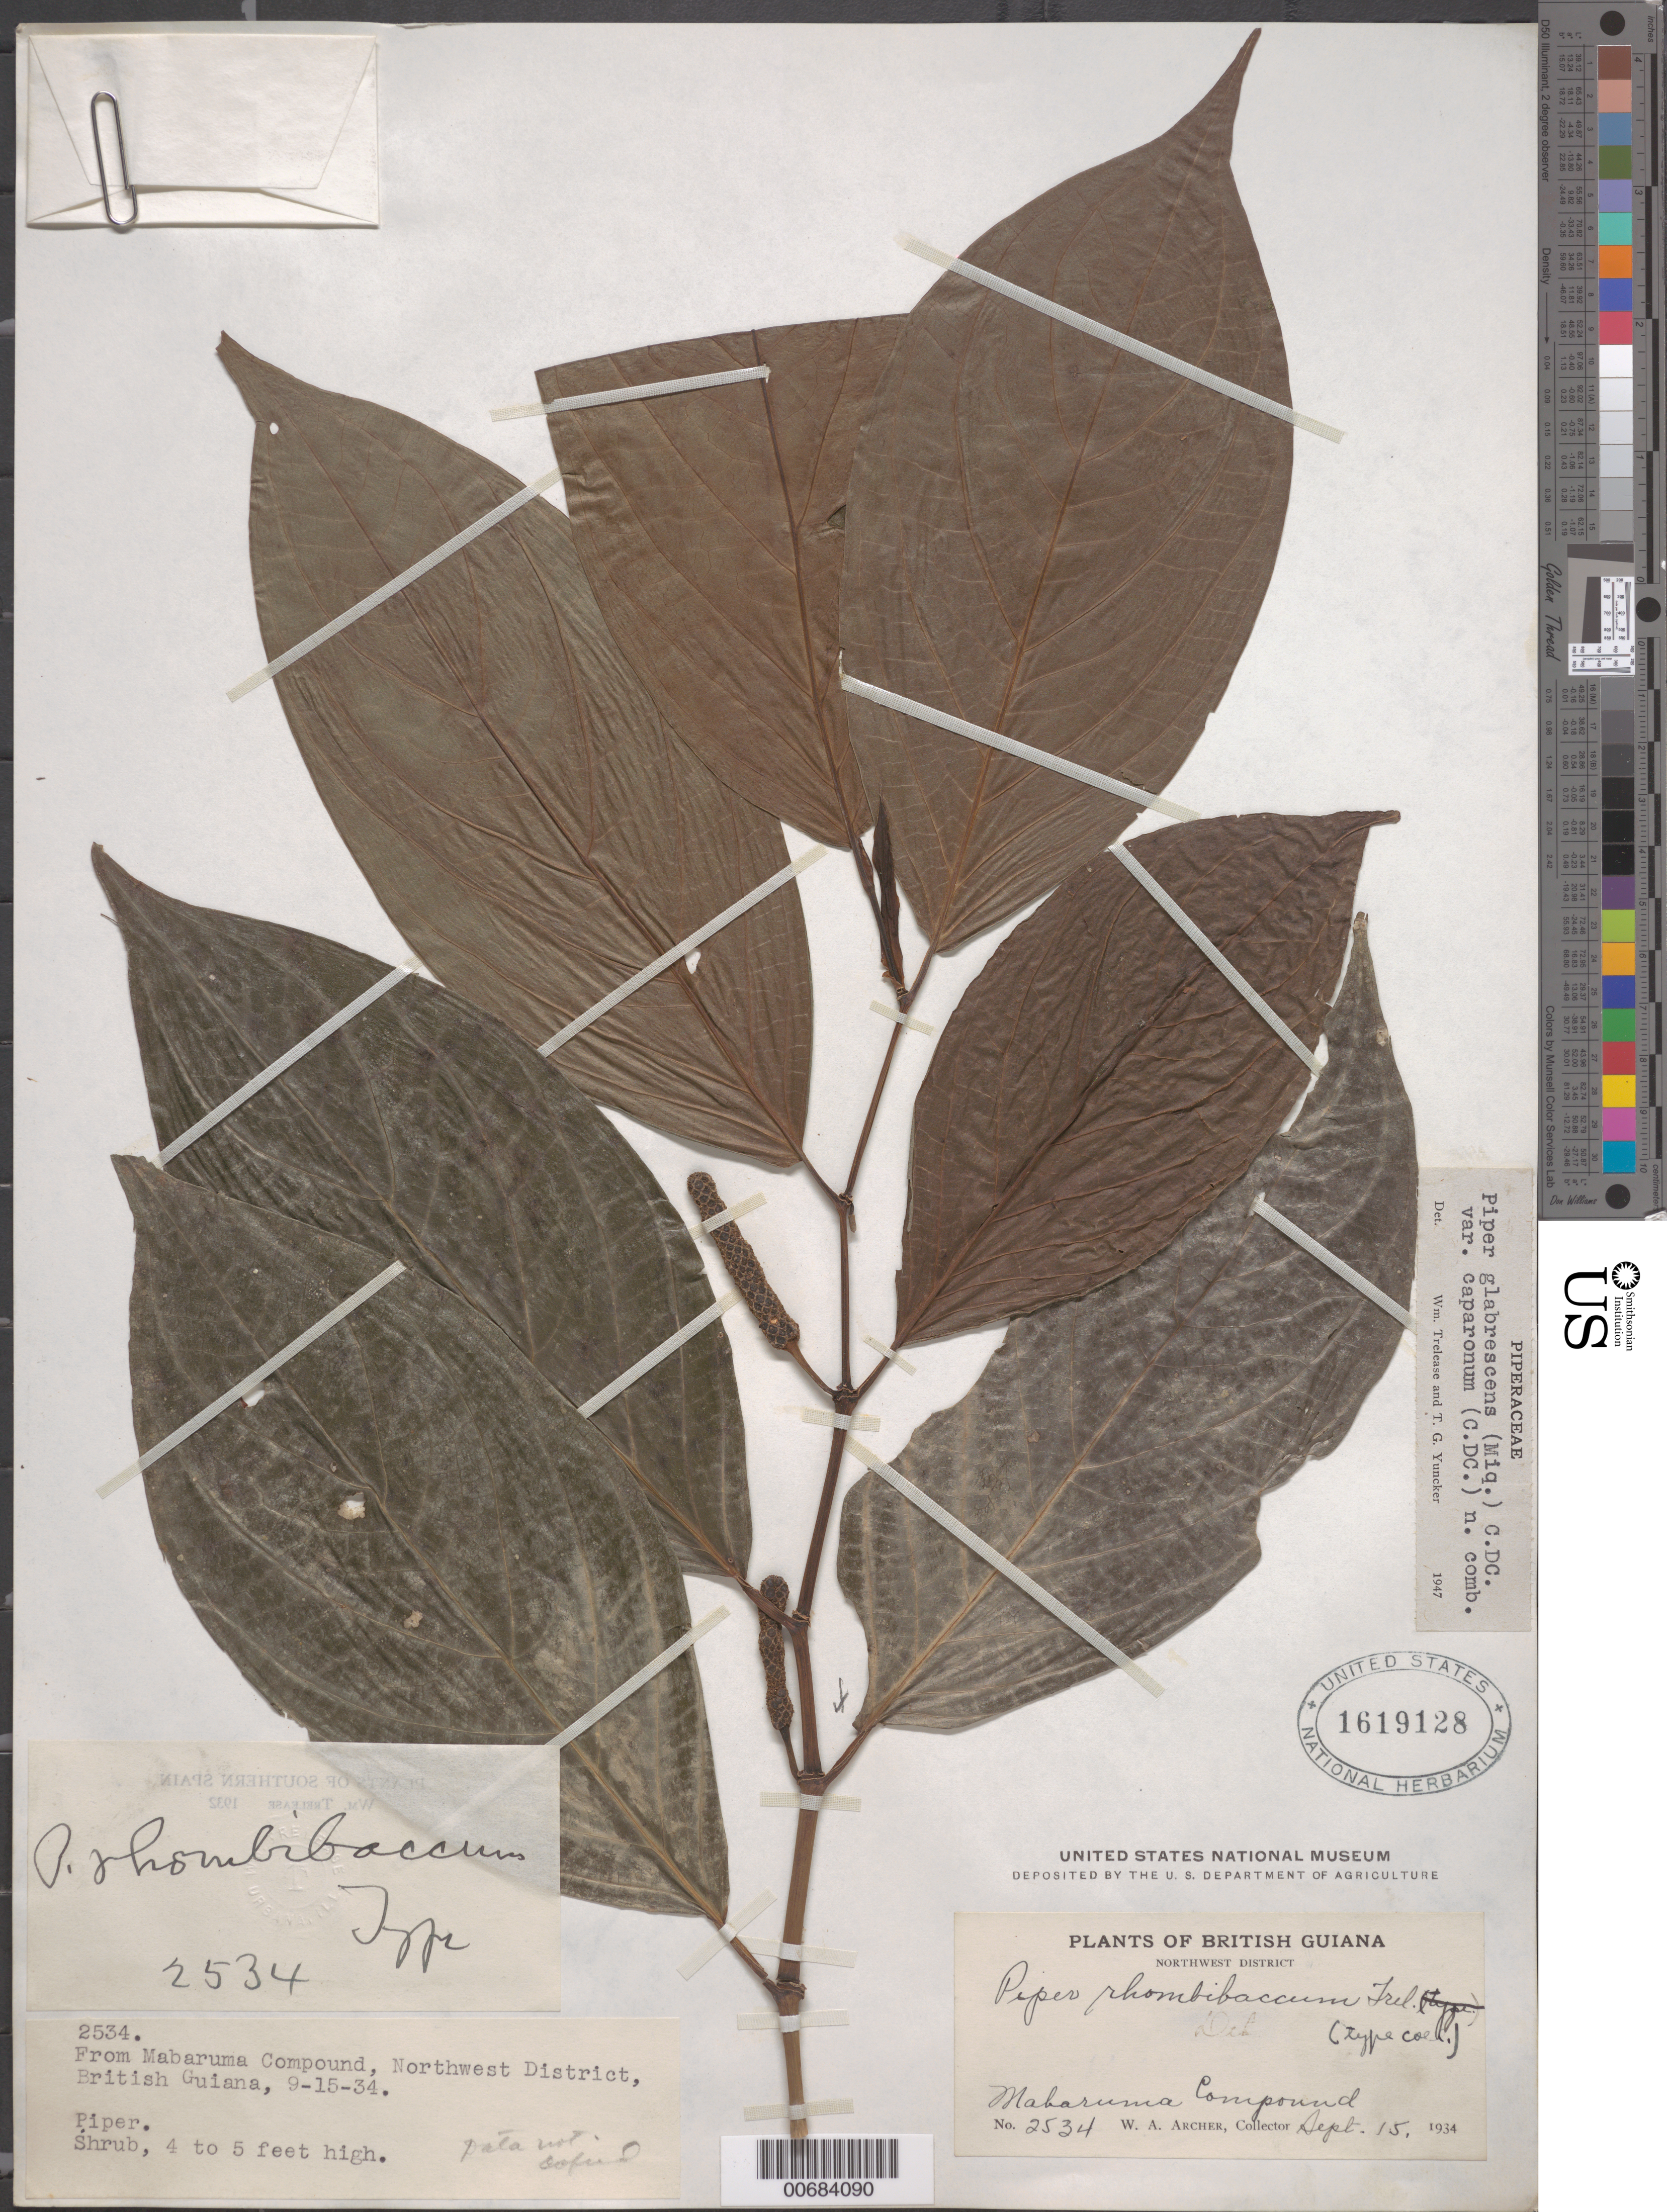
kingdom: Plantae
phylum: Tracheophyta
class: Magnoliopsida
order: Piperales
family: Piperaceae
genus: Piper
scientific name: Piper glabrescens var. caparonum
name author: (C. DC.) Yunck.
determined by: Yuncker, T. G.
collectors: W. A. Archer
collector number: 2534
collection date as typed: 15-Sep-34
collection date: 1934-09-15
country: Guyana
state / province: Barima-Waini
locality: Mabaruma Compound, NW Dist.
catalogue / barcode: US 1619128